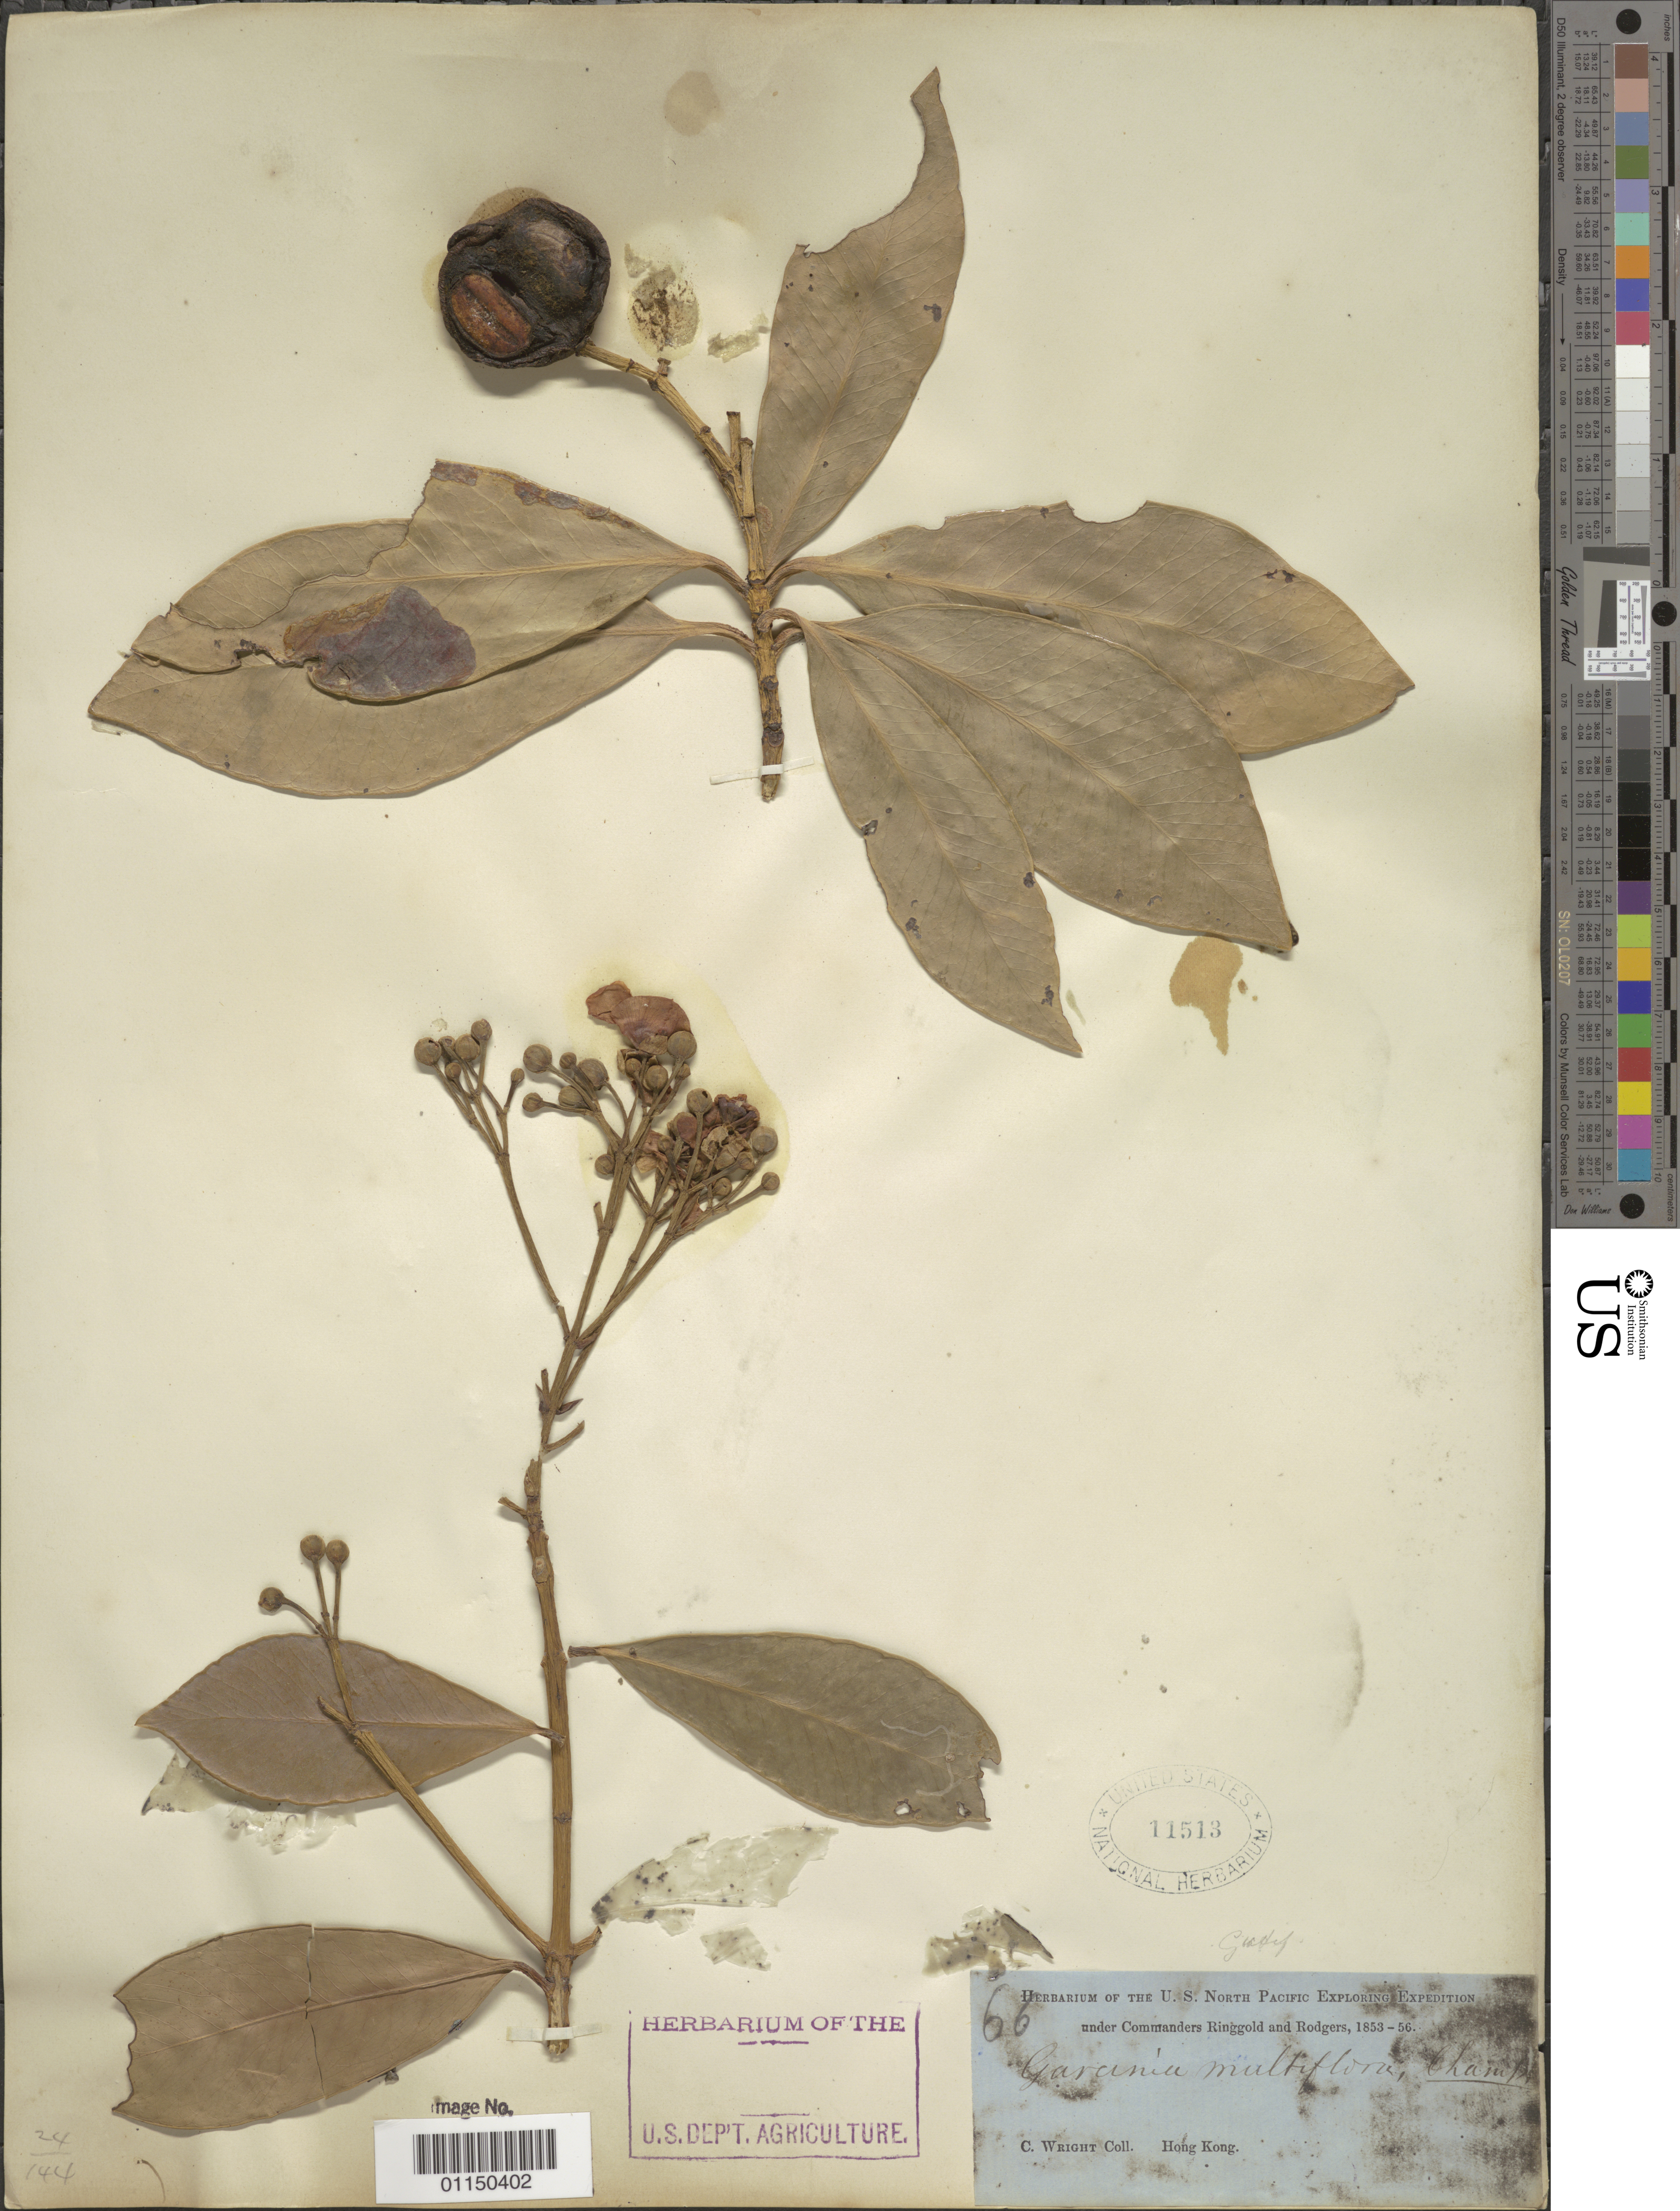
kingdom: Plantae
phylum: Tracheophyta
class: Magnoliopsida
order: Malpighiales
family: Clusiaceae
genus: Garcinia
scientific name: Garcinia multiflora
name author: Champ. ex Benth.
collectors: C. Wright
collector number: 66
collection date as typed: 1853 to -- -- 1856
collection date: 1853/1856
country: China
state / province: Hong Kong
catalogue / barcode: US 11513